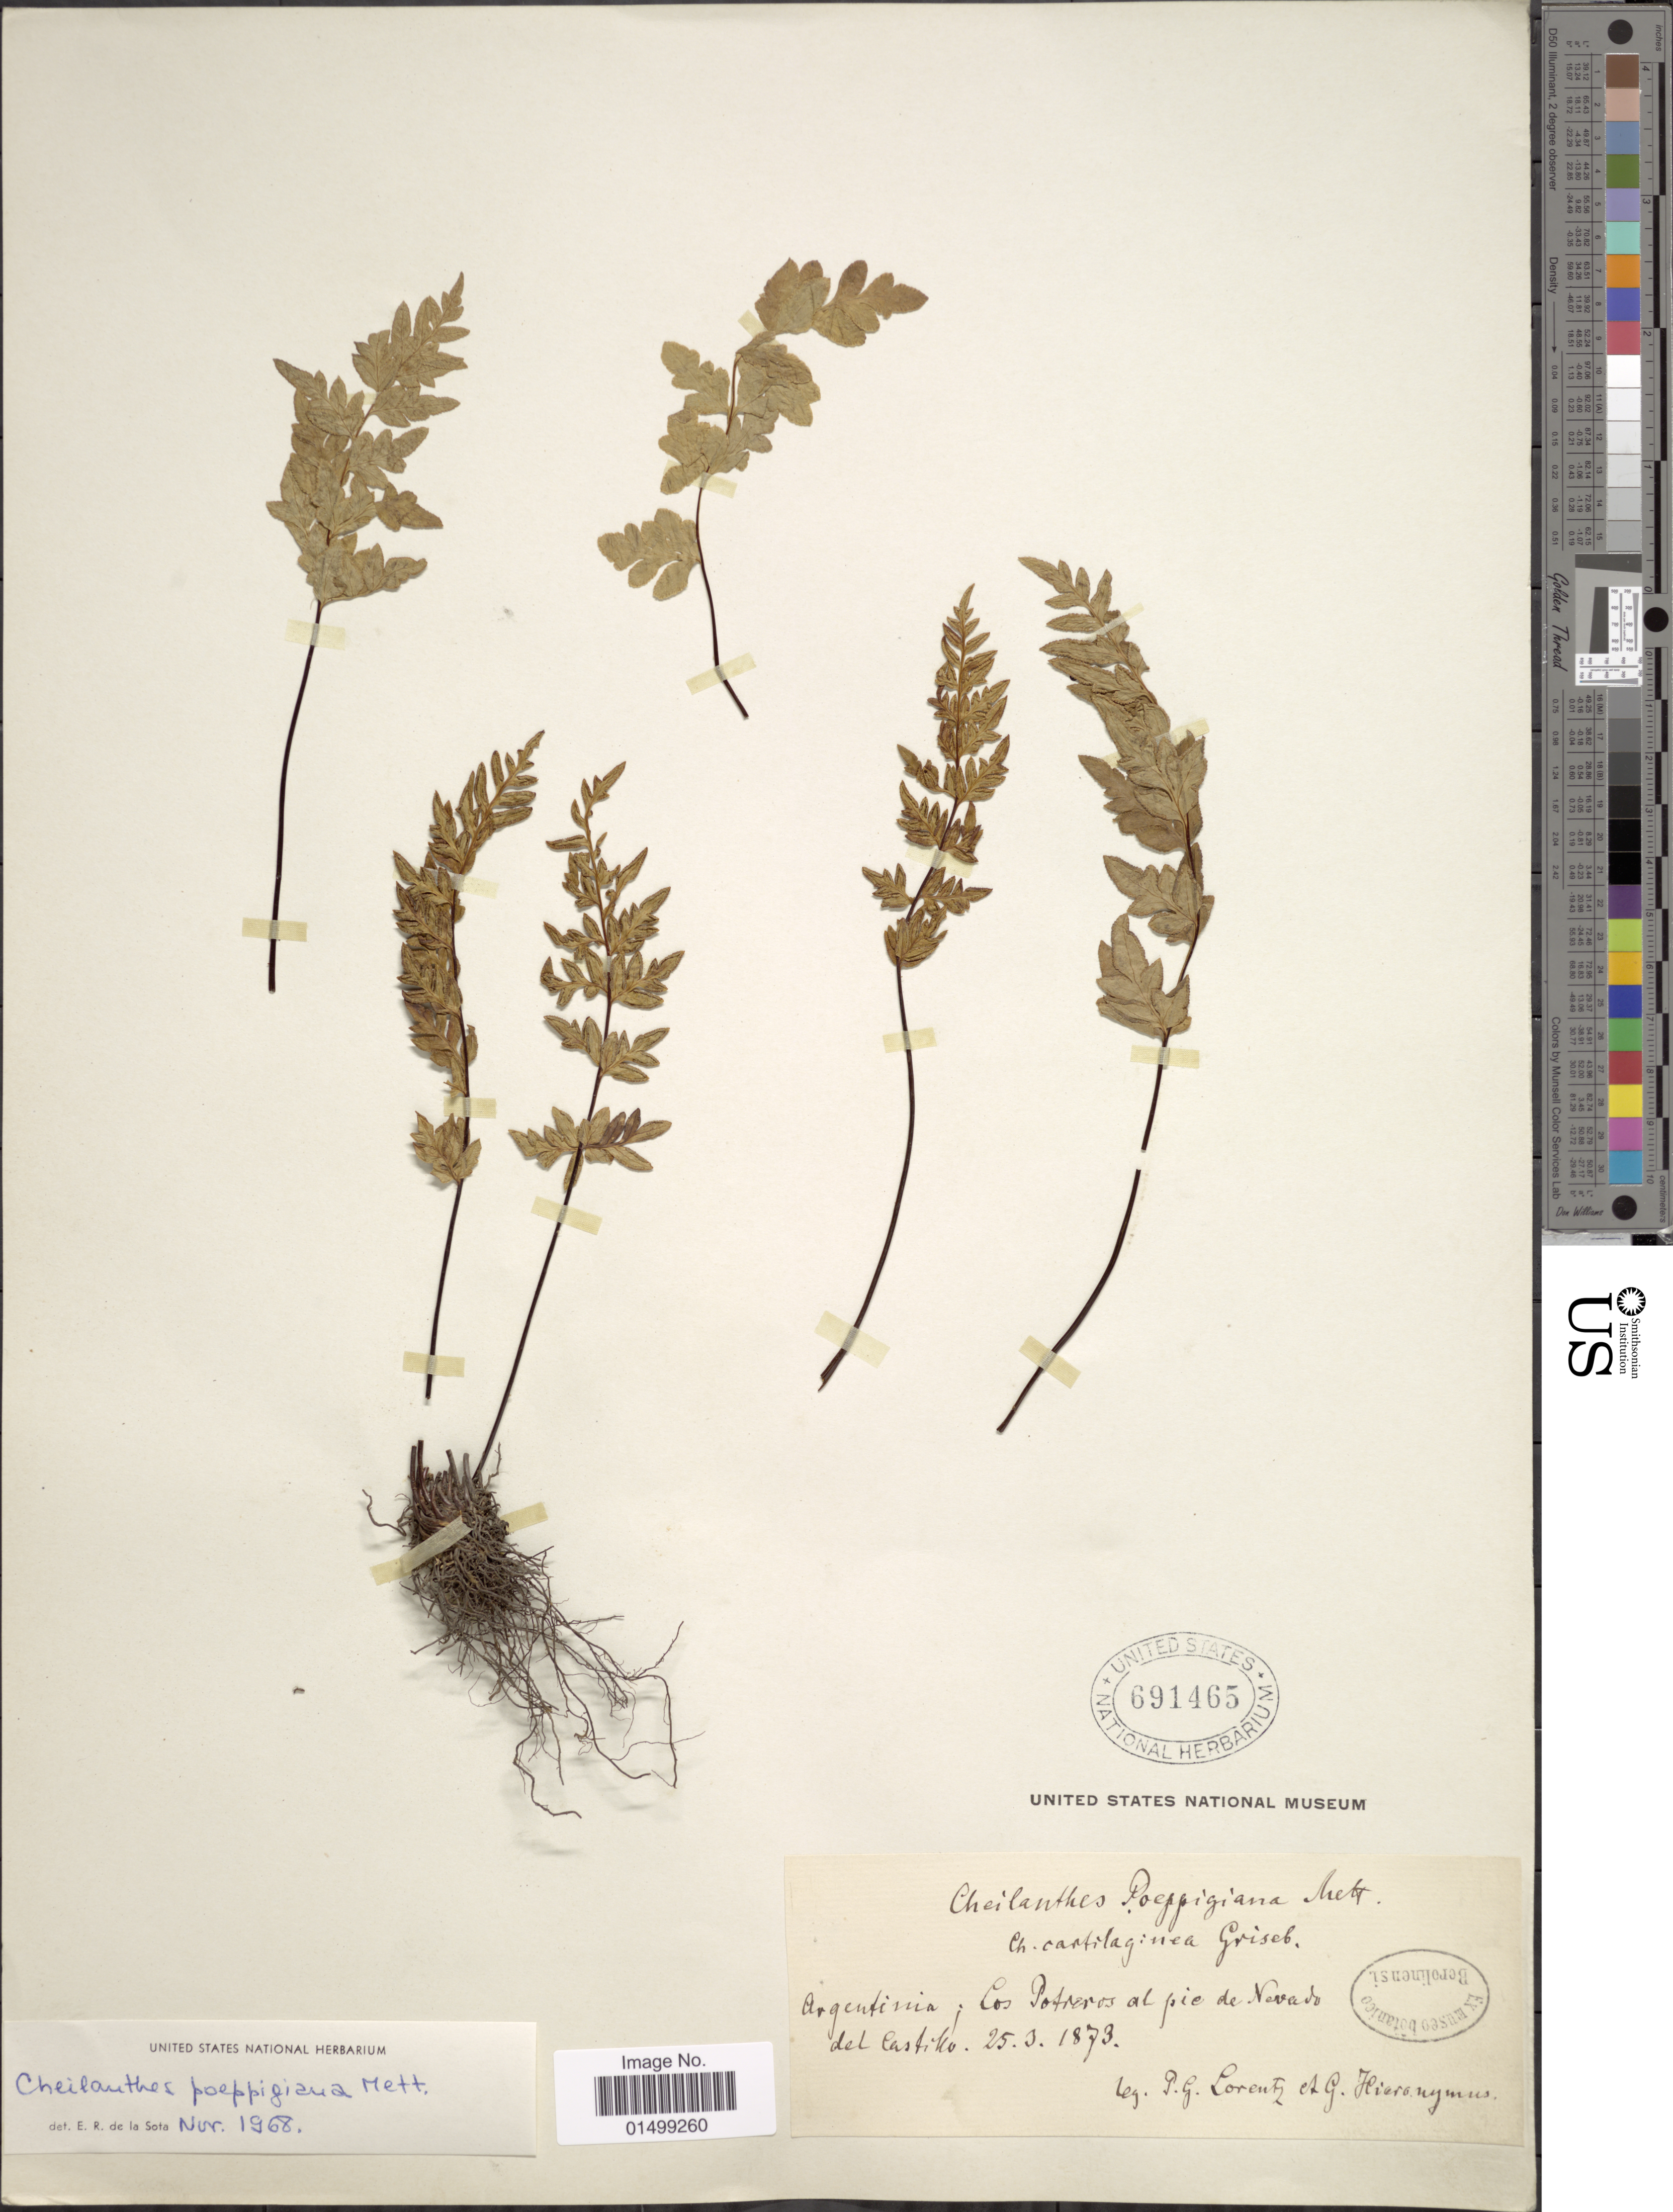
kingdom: Plantae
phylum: Tracheophyta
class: Polypodiopsida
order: Polypodiales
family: Pteridaceae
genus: Cheilanthes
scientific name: Cheilanthes poeppigiana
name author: Mett. ex Kuhn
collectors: P. G. Lorentz & -. Hieronymus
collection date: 1873-03-25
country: Argentina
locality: Los Potreros al pie de Nevado del Castillo.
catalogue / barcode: US 691465